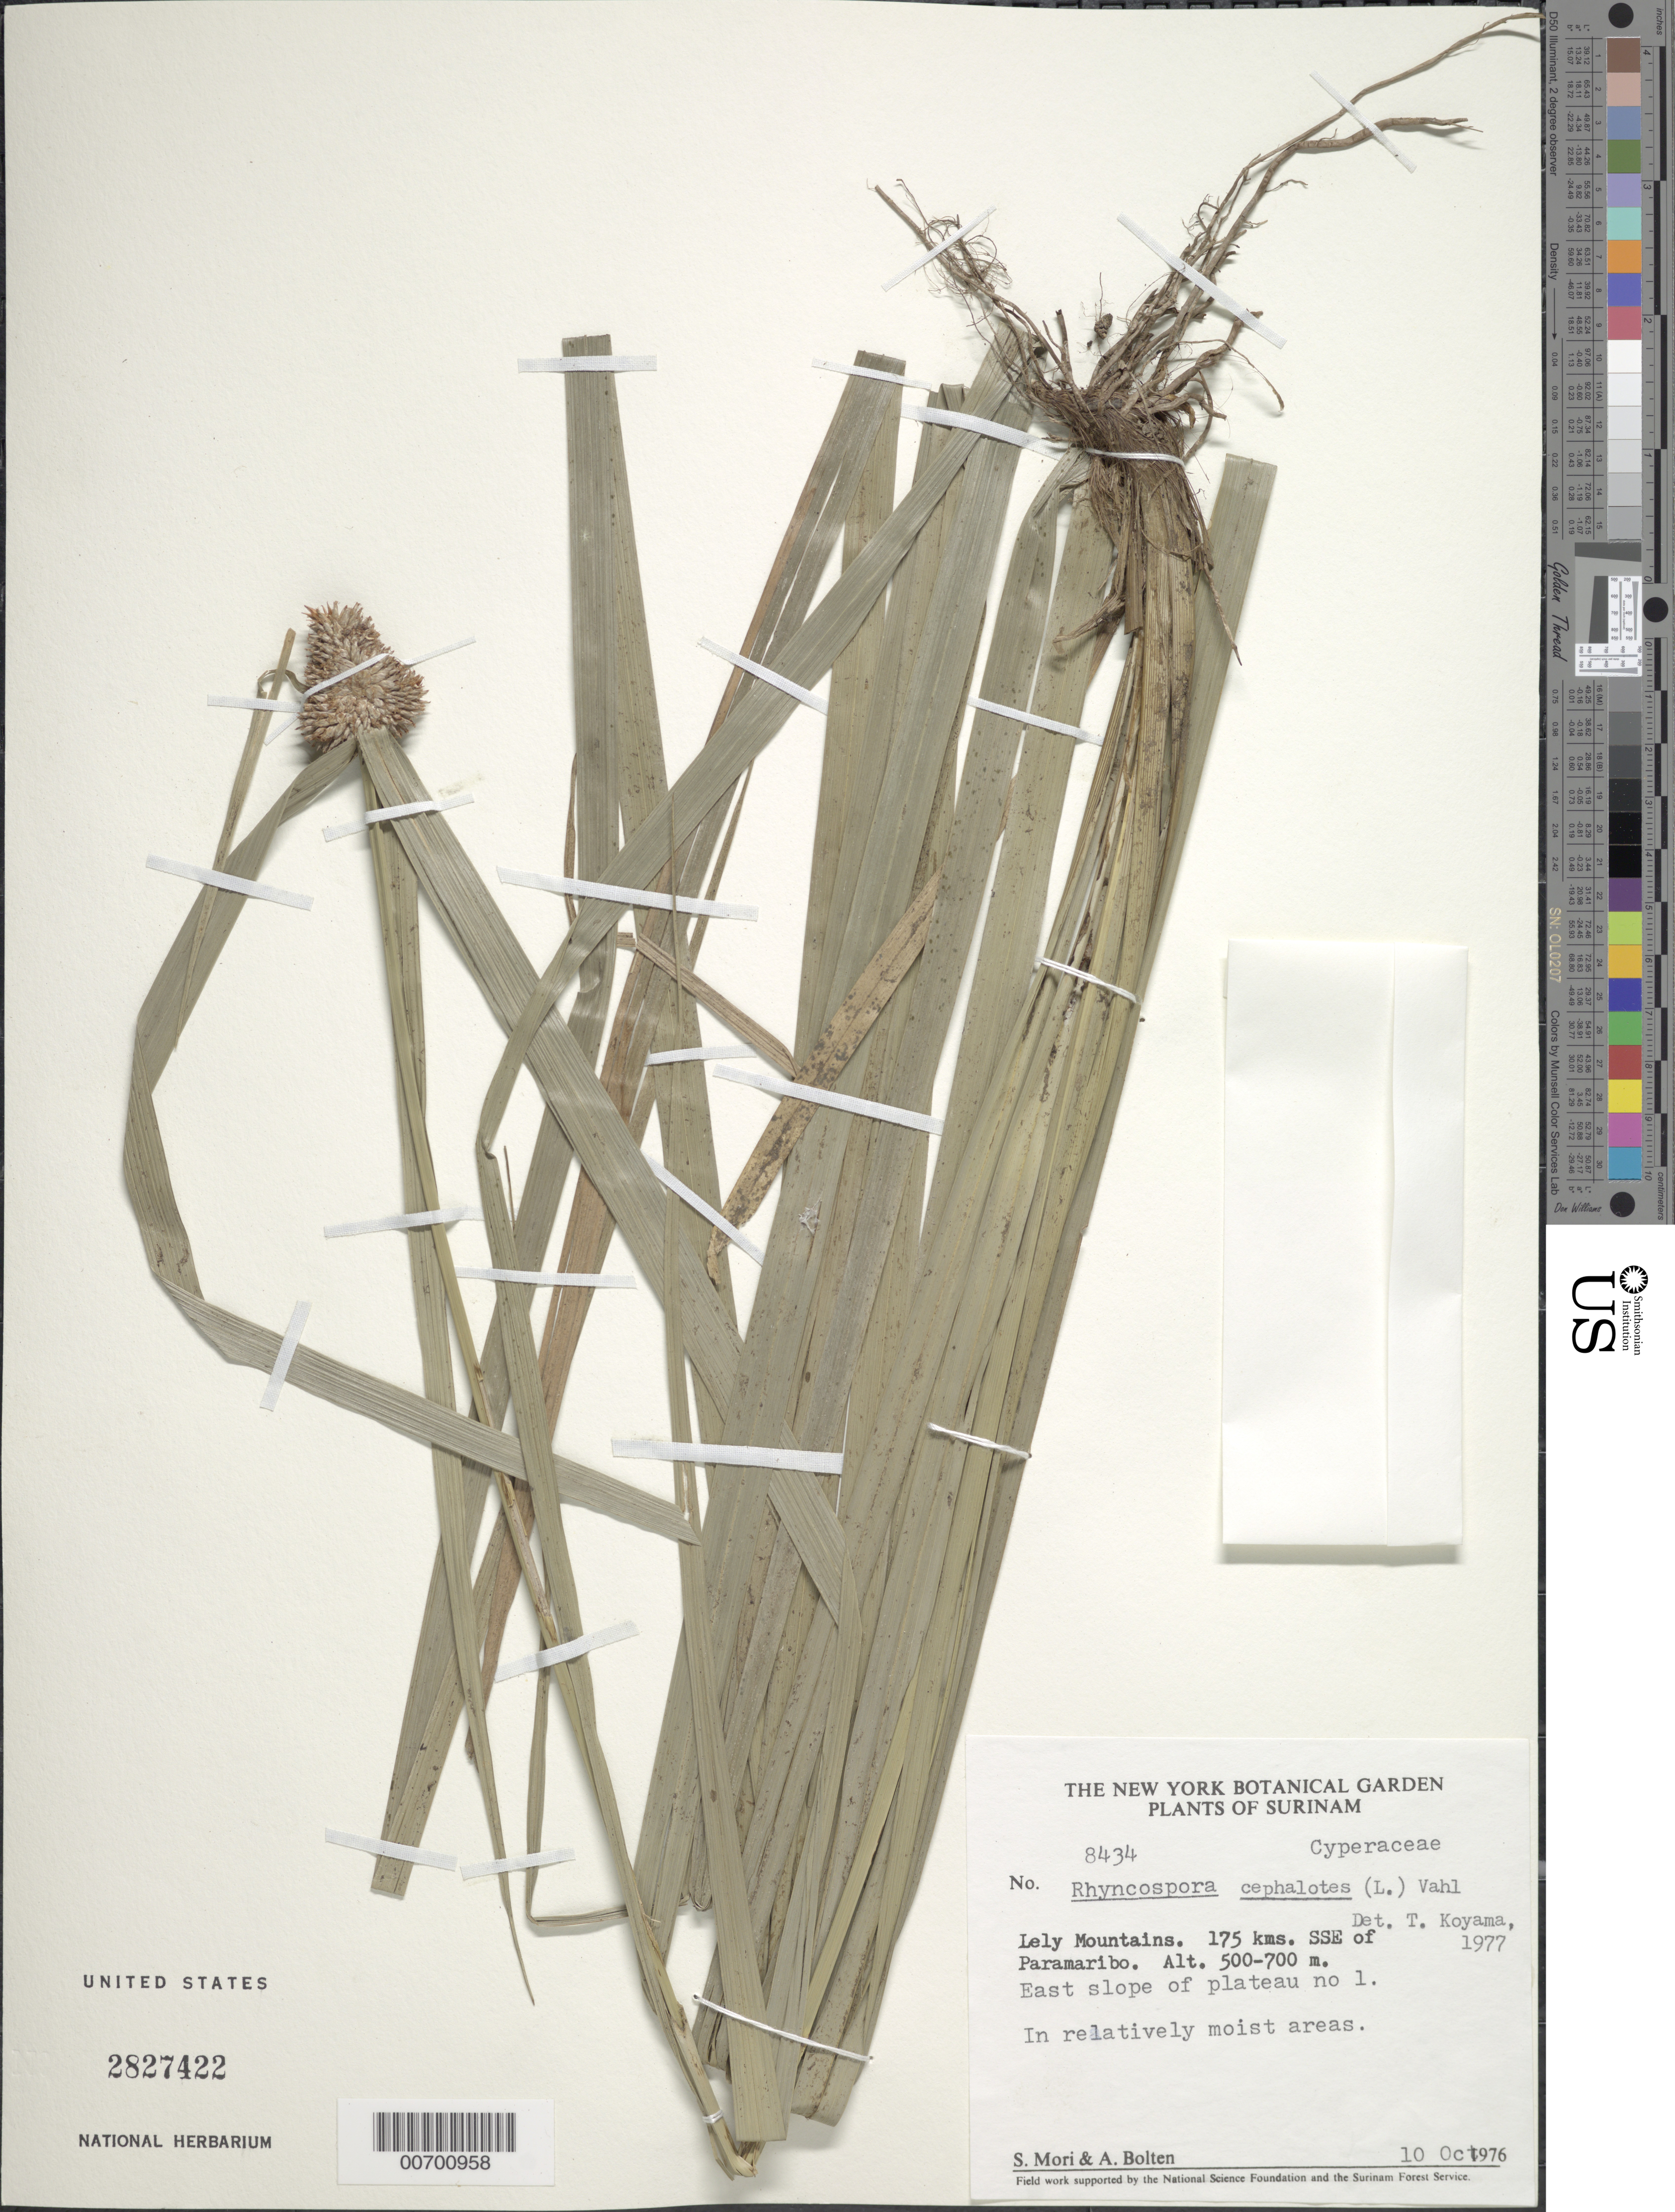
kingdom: Plantae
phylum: Tracheophyta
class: Liliopsida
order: Poales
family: Cyperaceae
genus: Rhynchospora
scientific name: Rhynchospora cephalotes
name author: (L.) Vahl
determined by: Koyama, Tetsuo M.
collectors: S. Mori & A. Bolten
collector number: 8434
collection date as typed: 10-Oct-76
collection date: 1976-10-10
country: Suriname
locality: Lely Mts., 175 km SSE of Paramaribo. East slope of plateau no. 1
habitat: Relatively moist areas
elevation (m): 500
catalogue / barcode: US 2827422